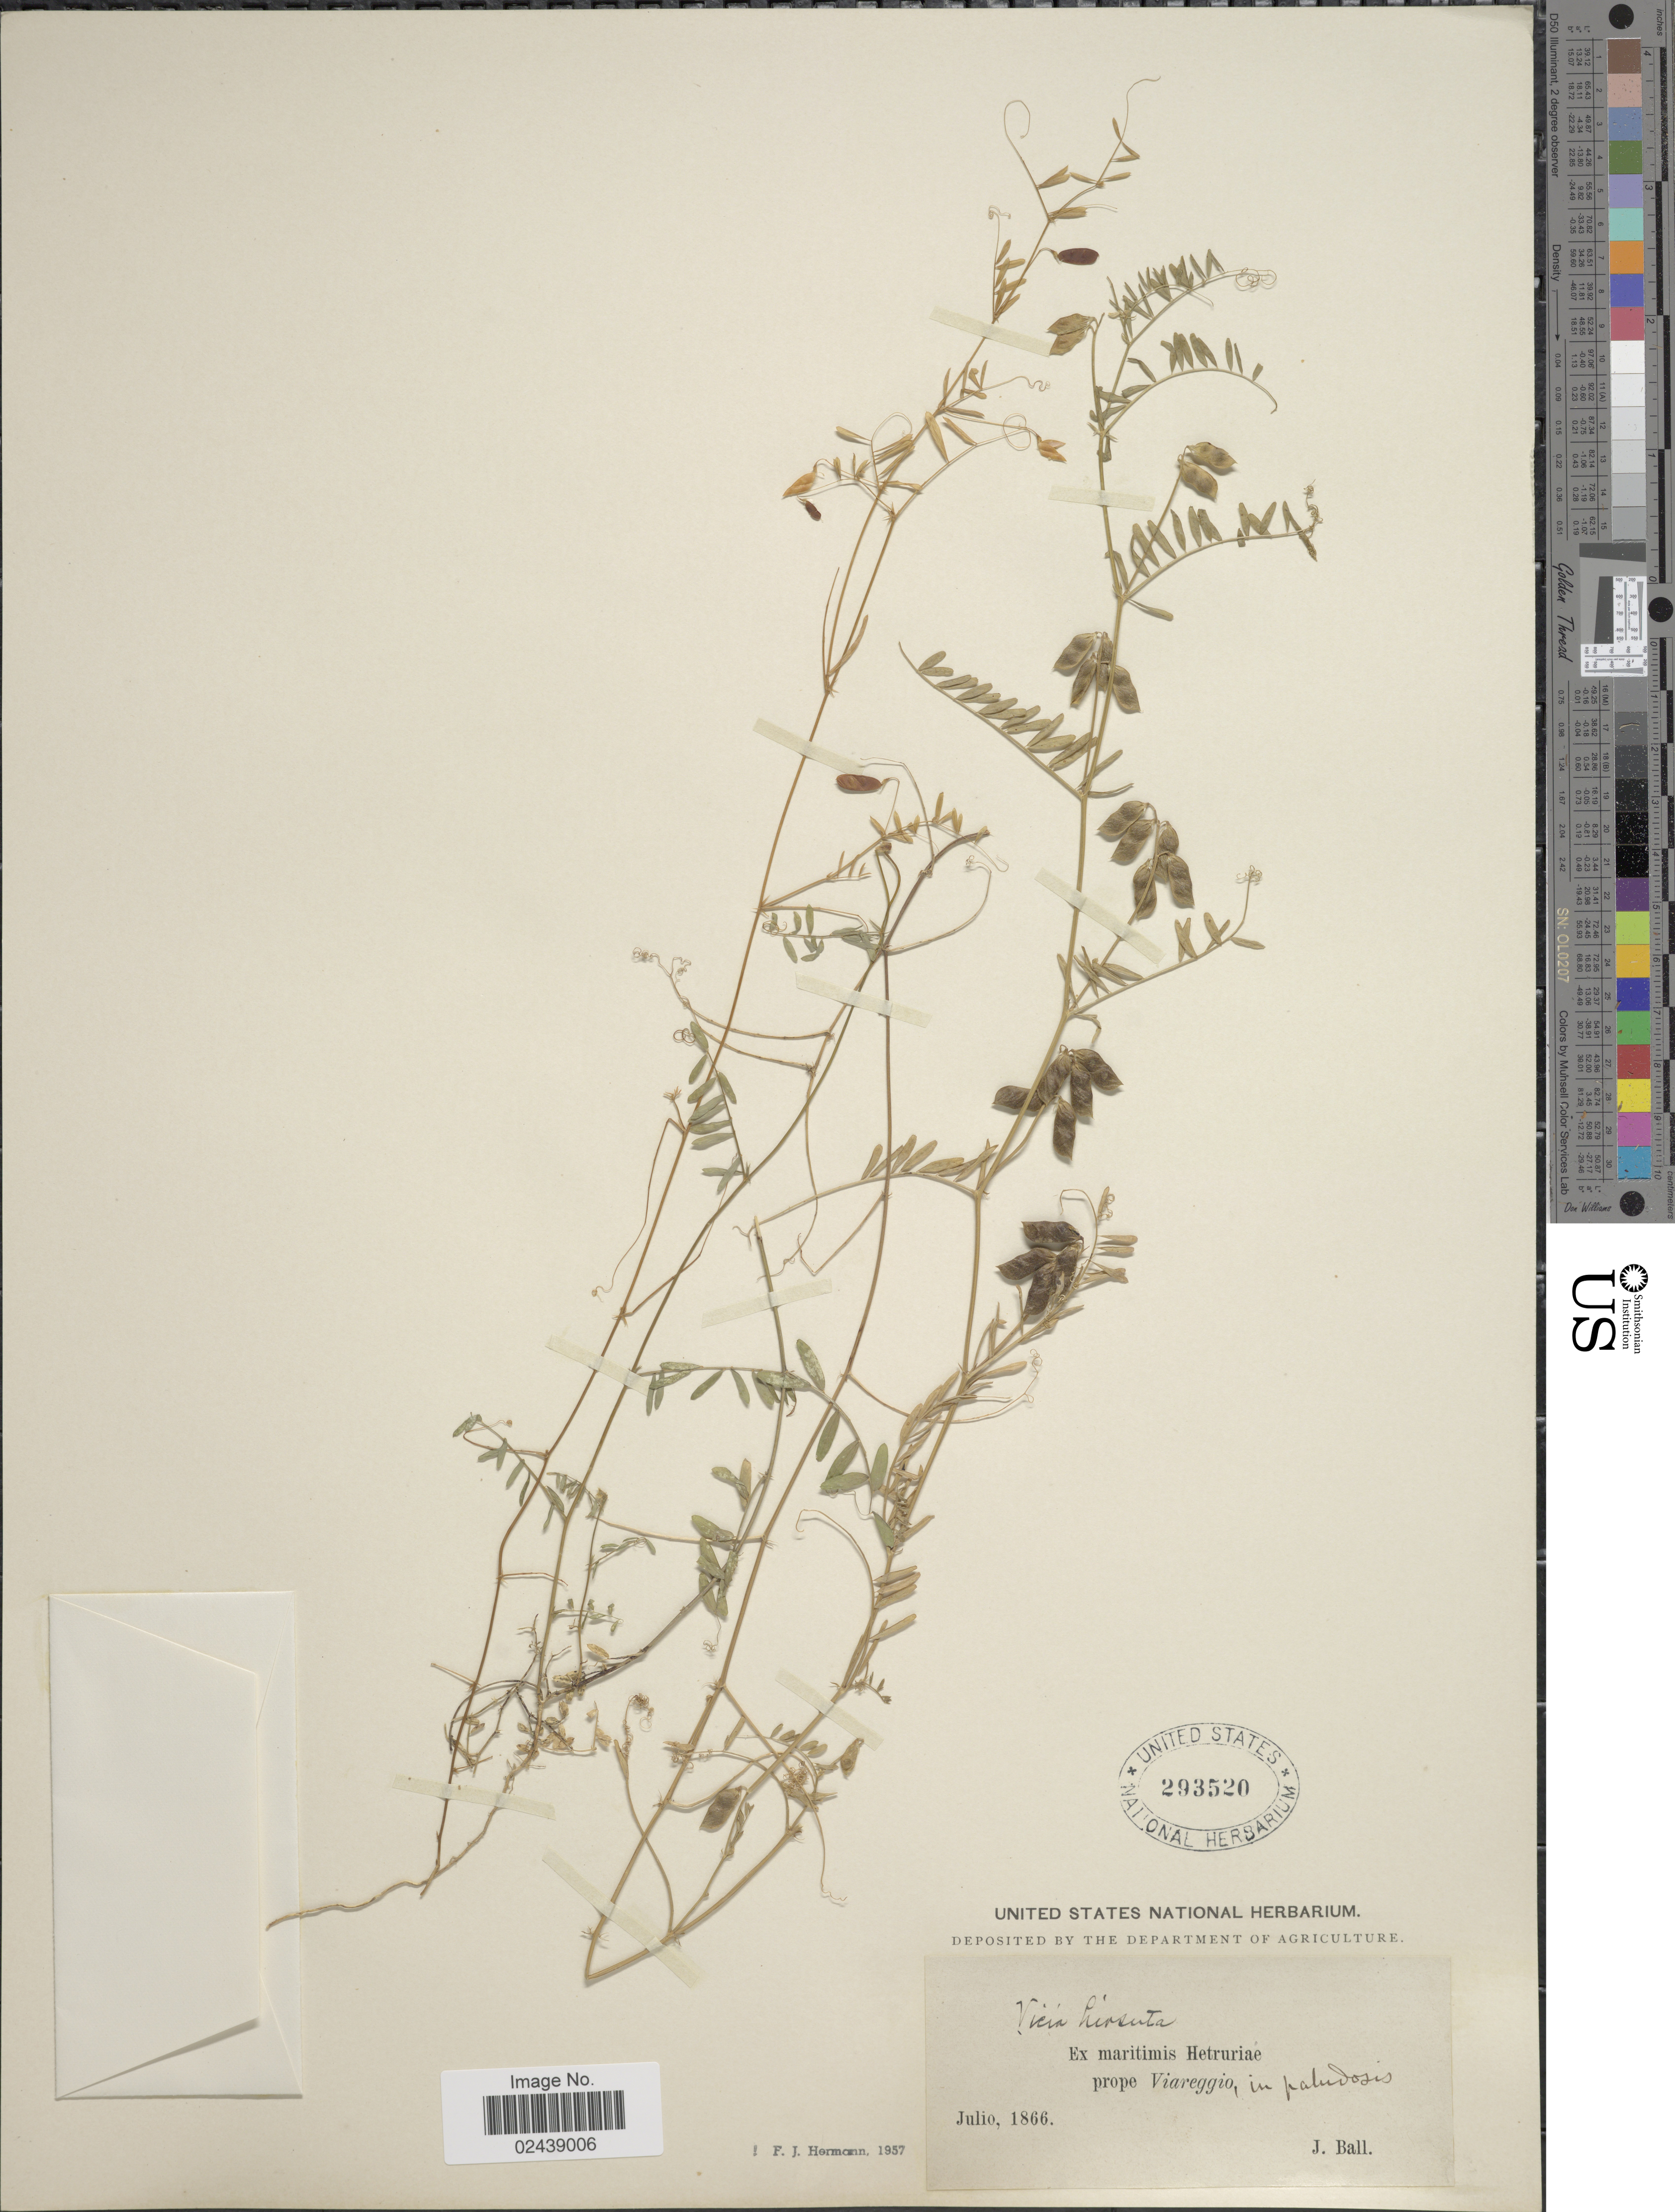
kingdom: Plantae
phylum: Tracheophyta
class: Magnoliopsida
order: Fabales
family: Fabaceae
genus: Vicia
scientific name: Vicia hirsuta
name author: (L.) A. Gray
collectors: J. Ball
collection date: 1866-07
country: Italy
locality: Ex maritimis Hetruriae, prope Viareggio, in paludosis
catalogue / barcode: US 293520